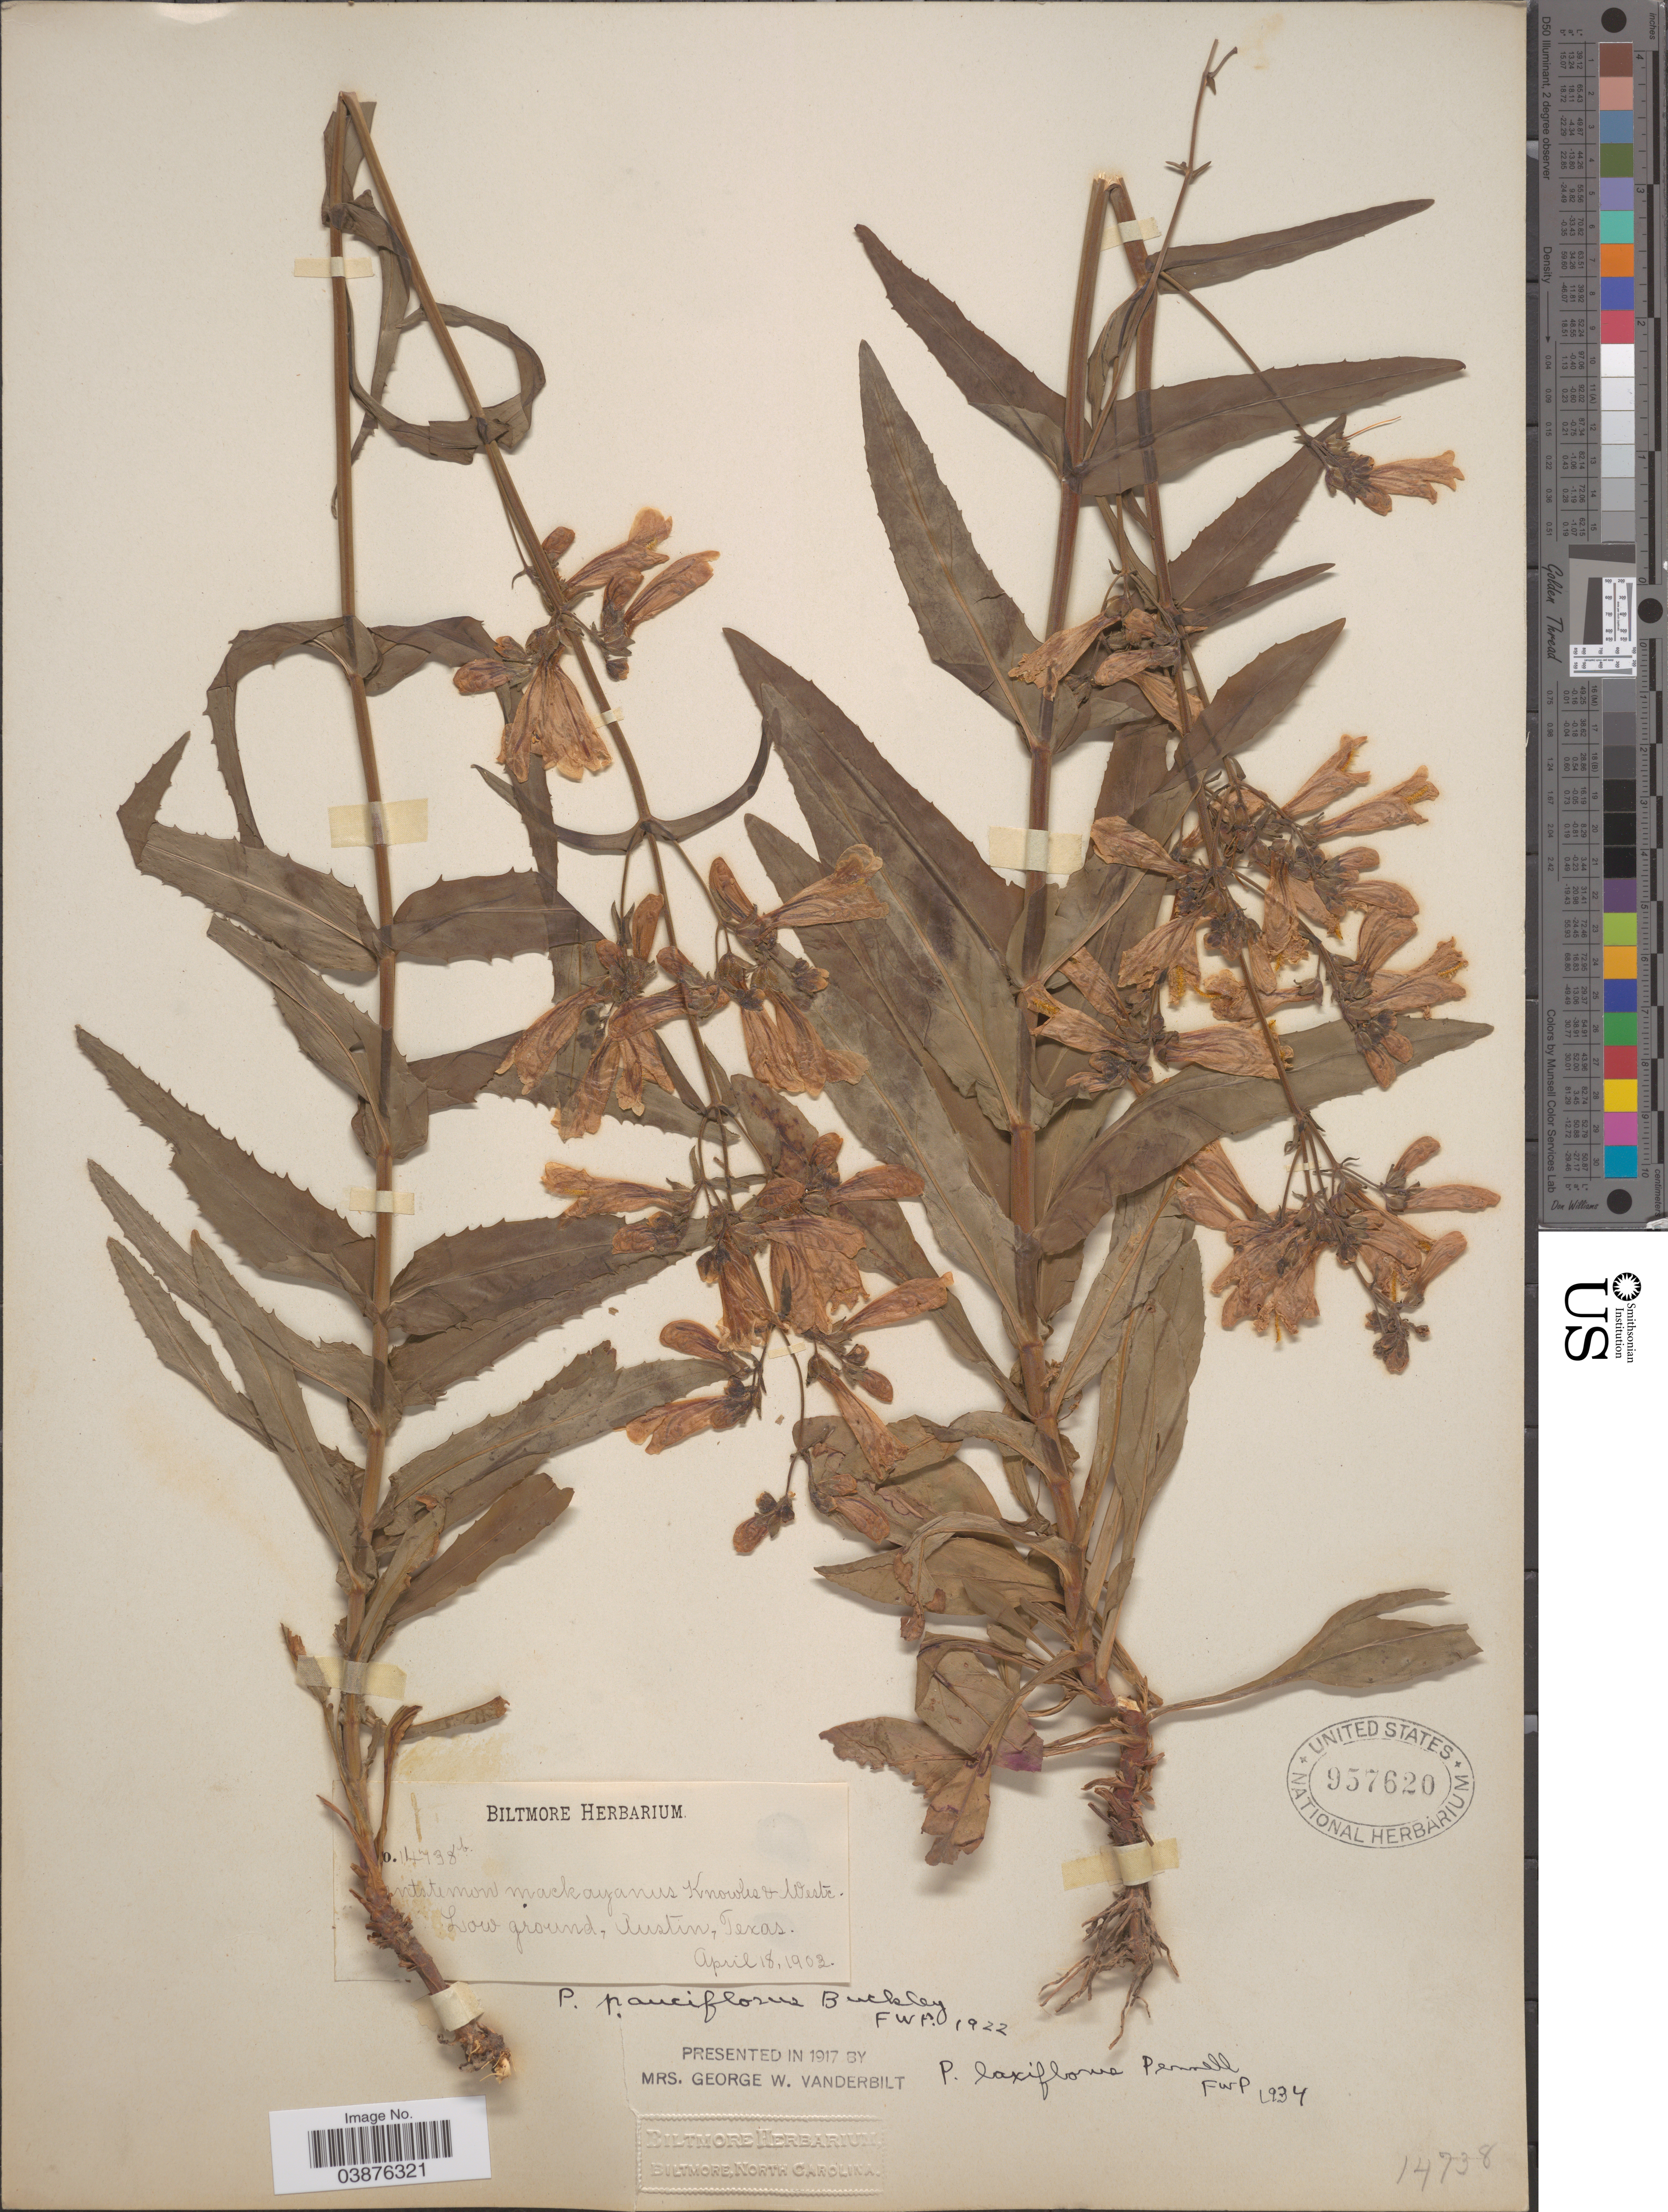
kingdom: Plantae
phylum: Tracheophyta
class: Magnoliopsida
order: Lamiales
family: Plantaginaceae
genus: Penstemon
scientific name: Penstemon laxiflorus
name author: Pennell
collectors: ex herb. Biltmore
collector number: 14738b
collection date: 1903-04-18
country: United States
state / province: Texas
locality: Low ground, Austin.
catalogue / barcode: US 957620